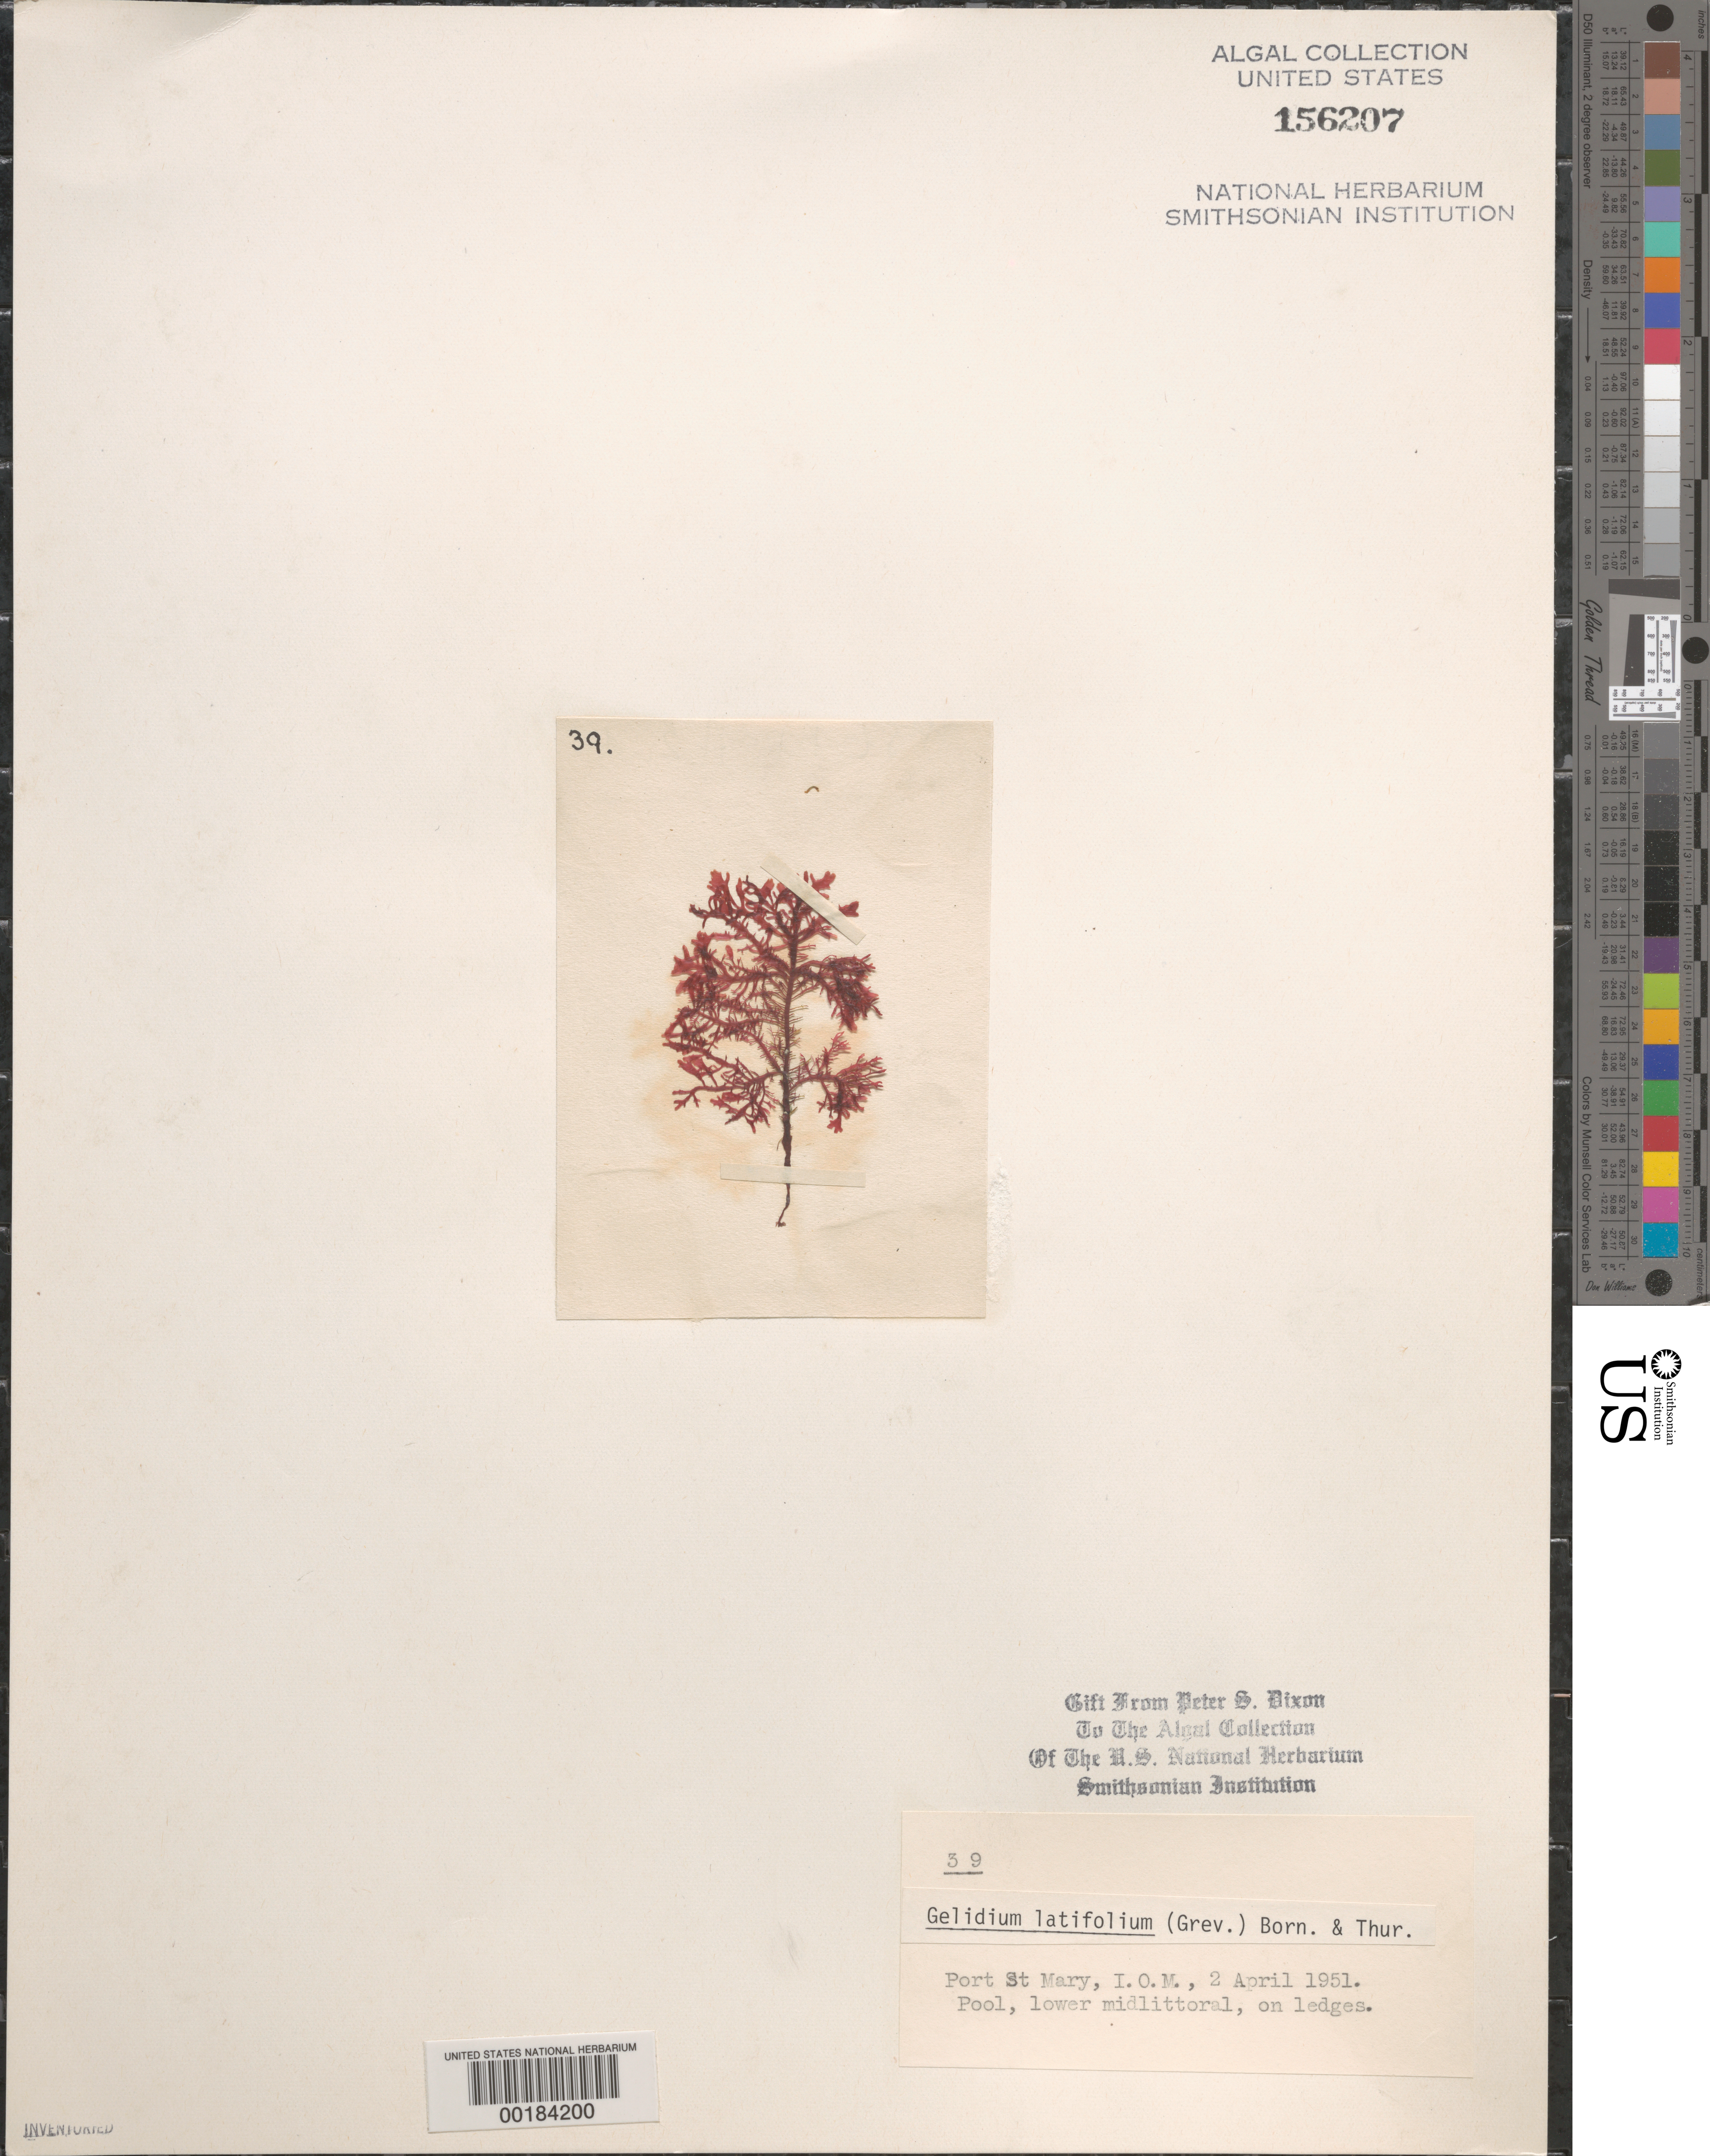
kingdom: Plantae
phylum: Rhodophyta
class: Florideophyceae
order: Gelidiales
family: Gelidiaceae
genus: Gelidium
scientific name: Gelidium spinosum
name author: (S.G. Gmel.) P.C. Silva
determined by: Algae name updating Project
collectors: P. S. Dixon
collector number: PSD 39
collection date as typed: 02 Apr 1951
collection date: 1951-04-02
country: United Kingdom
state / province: England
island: Isle of Man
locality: Port St. Mary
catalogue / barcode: US 156207